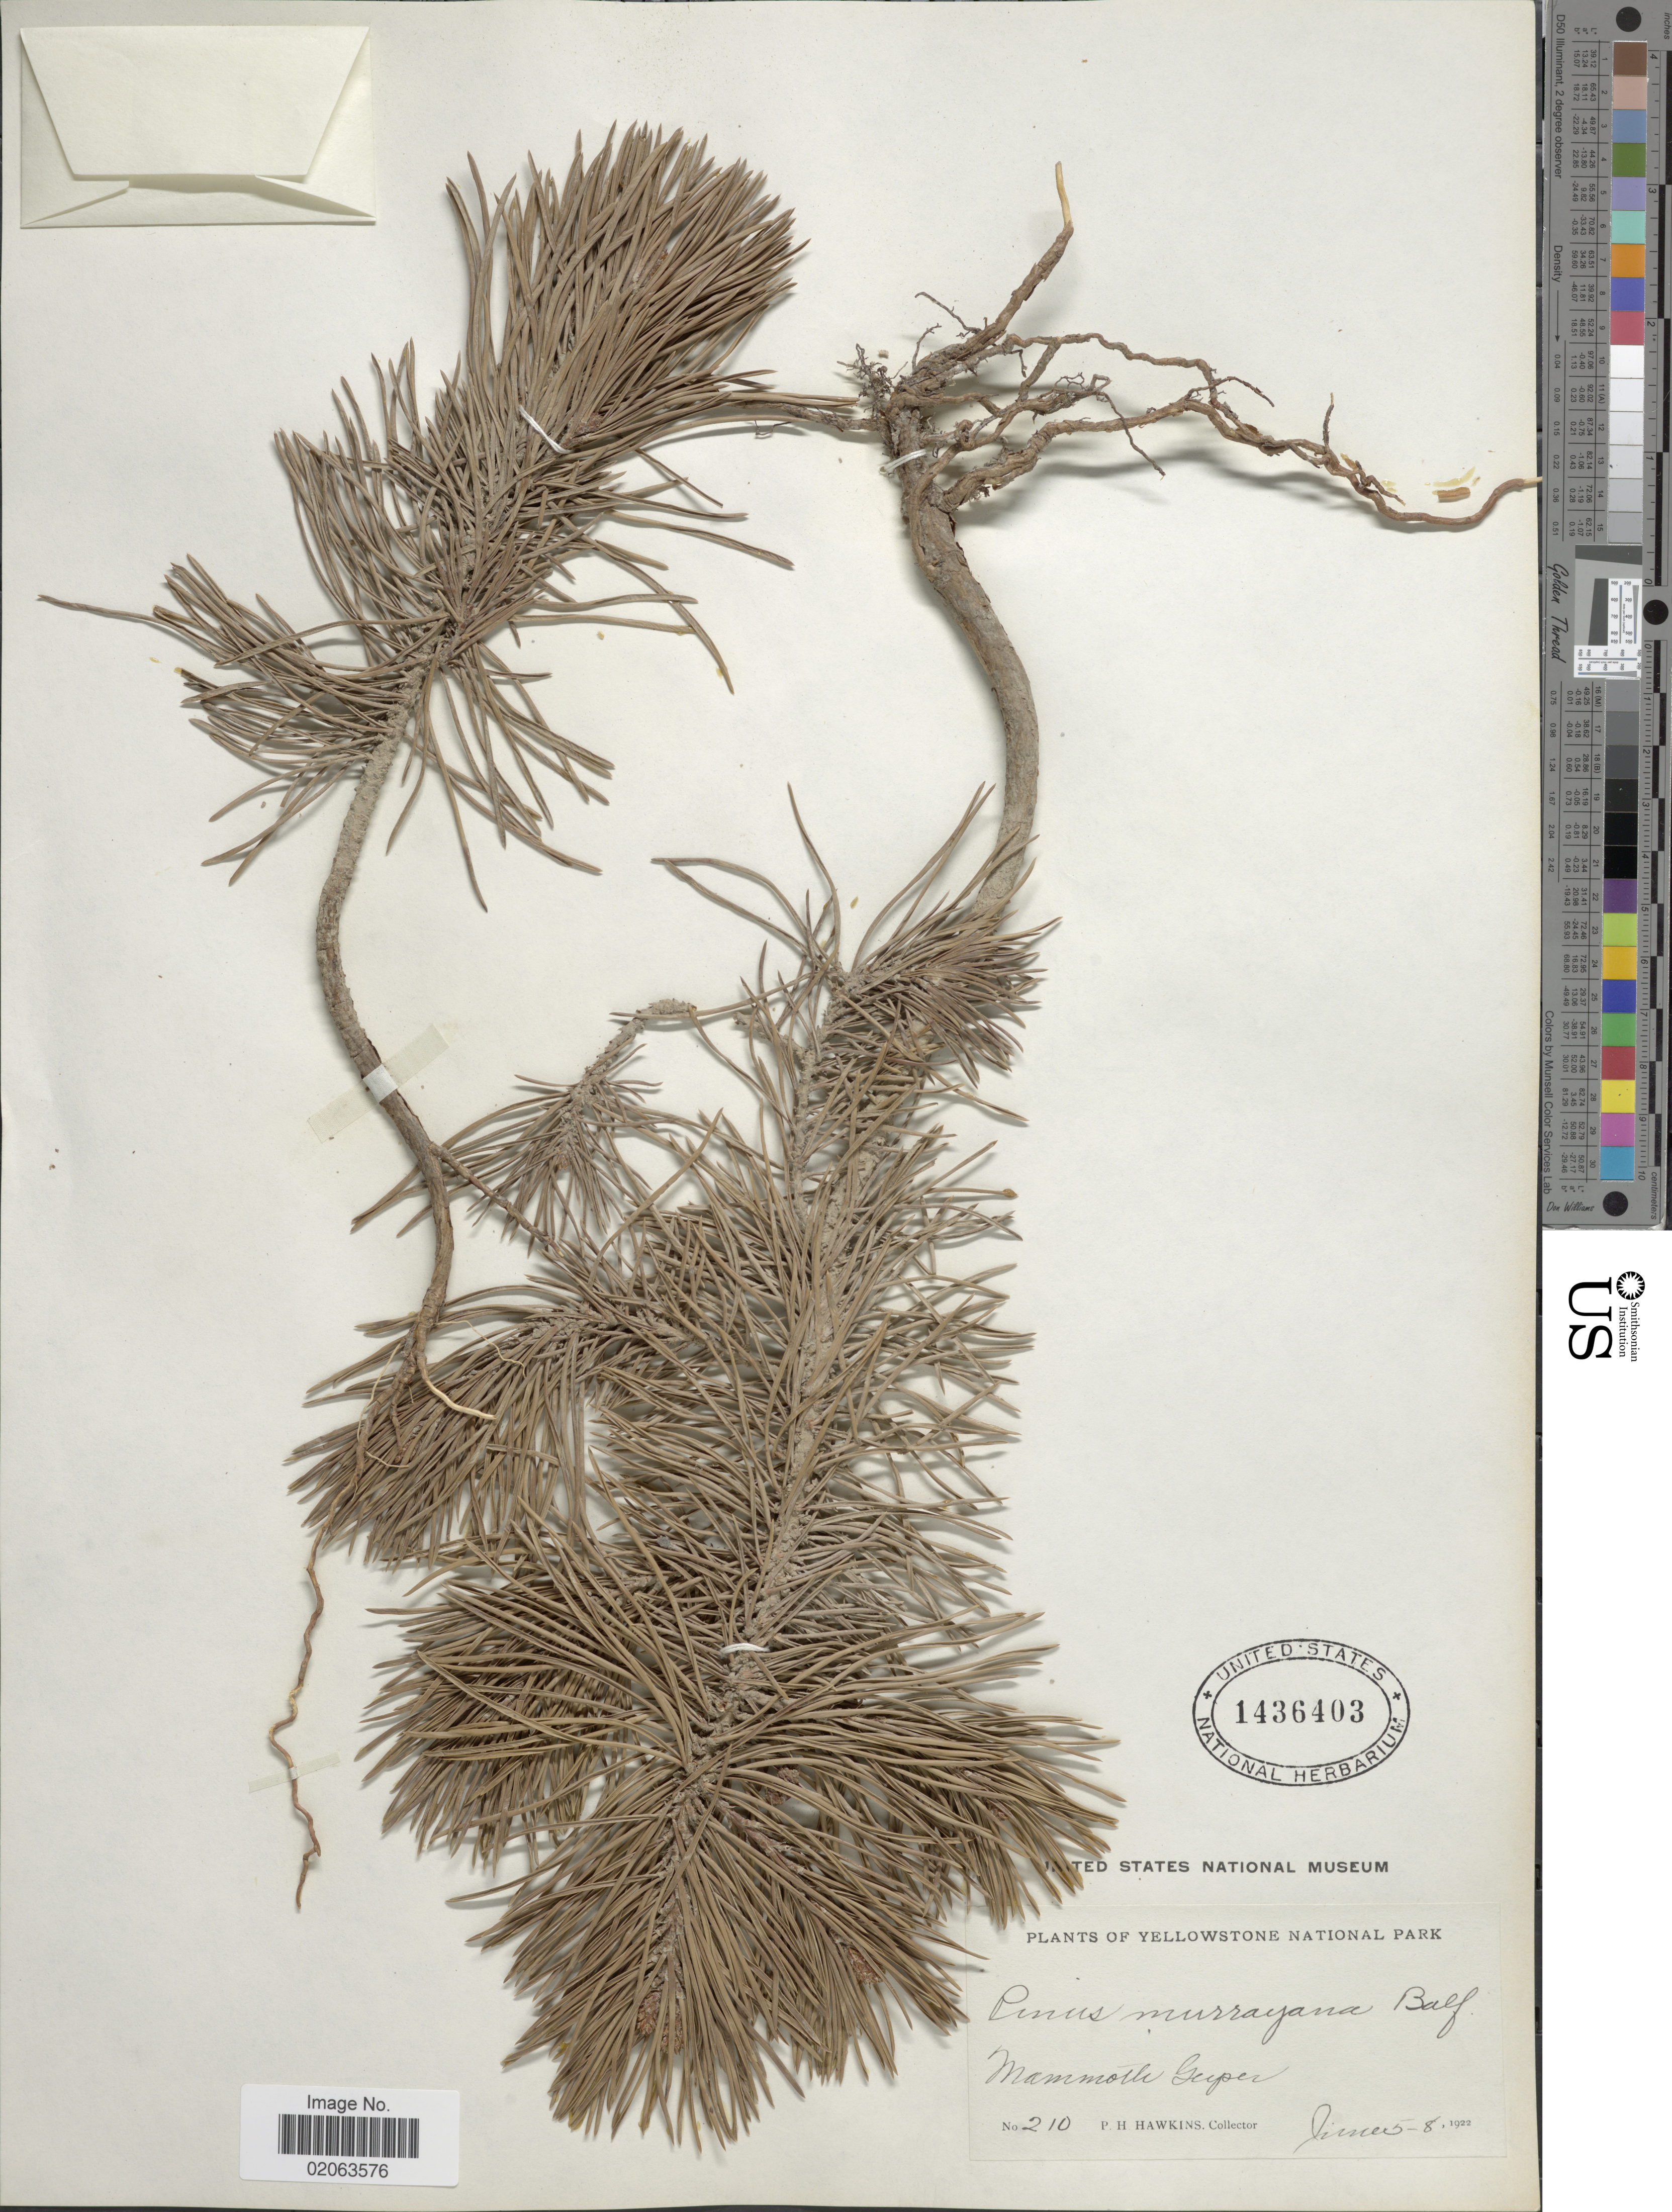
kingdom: Plantae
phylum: Tracheophyta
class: Pinopsida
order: Pinales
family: Pinaceae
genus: Pinus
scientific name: Pinus contorta var. latifolia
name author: Engelm. ex S. Watson in C. King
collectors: P. Hawkins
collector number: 210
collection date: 1922-06-05/1922-06-08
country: United States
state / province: Wyoming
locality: Yellowstone National Park, Mammoth Geyser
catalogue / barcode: US 1436403